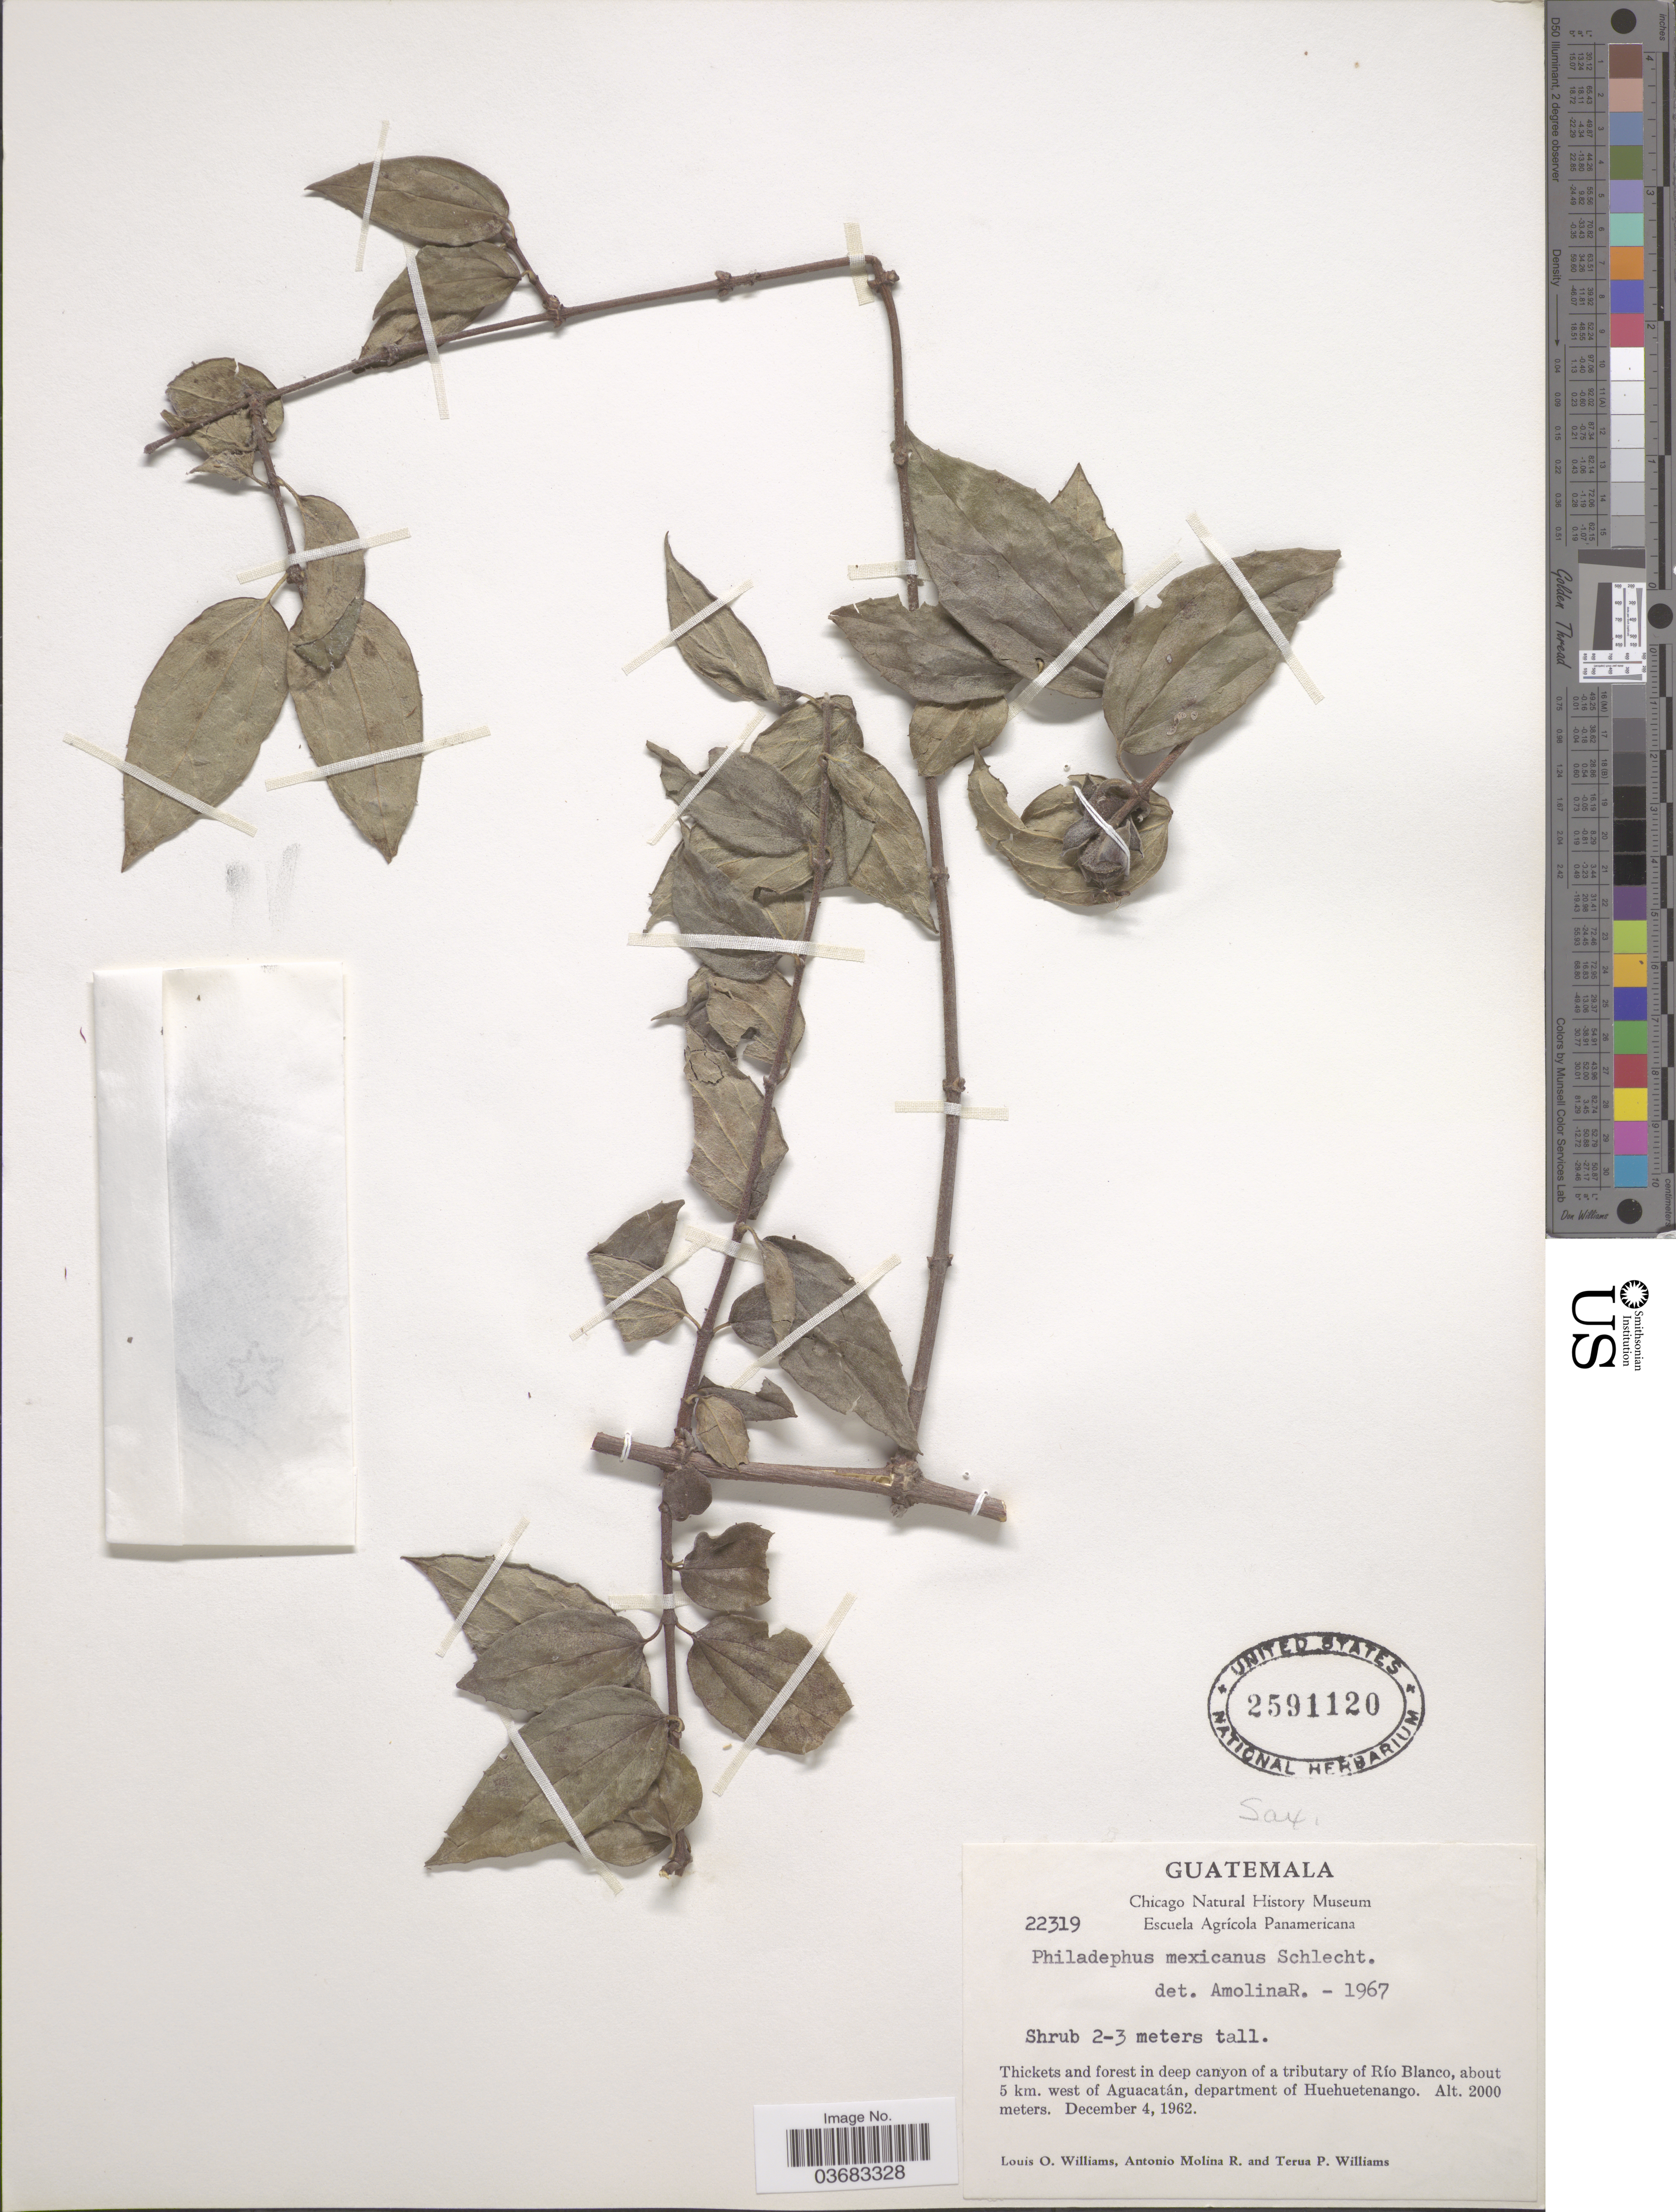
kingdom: Plantae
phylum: Tracheophyta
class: Magnoliopsida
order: Cornales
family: Hydrangeaceae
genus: Philadelphus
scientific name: Philadelphus mexicanus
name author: Schltdl.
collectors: L. O. Williams, A. Molina R. & T. Williams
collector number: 22319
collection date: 1962-12-04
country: Guatemala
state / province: Huehuetenango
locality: Thickets and forest in deep canyon of a tributary of Río Blanco, about 5 km. west of Aguacatán, department of Huehuetenango.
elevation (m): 2000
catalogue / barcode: US 2591120